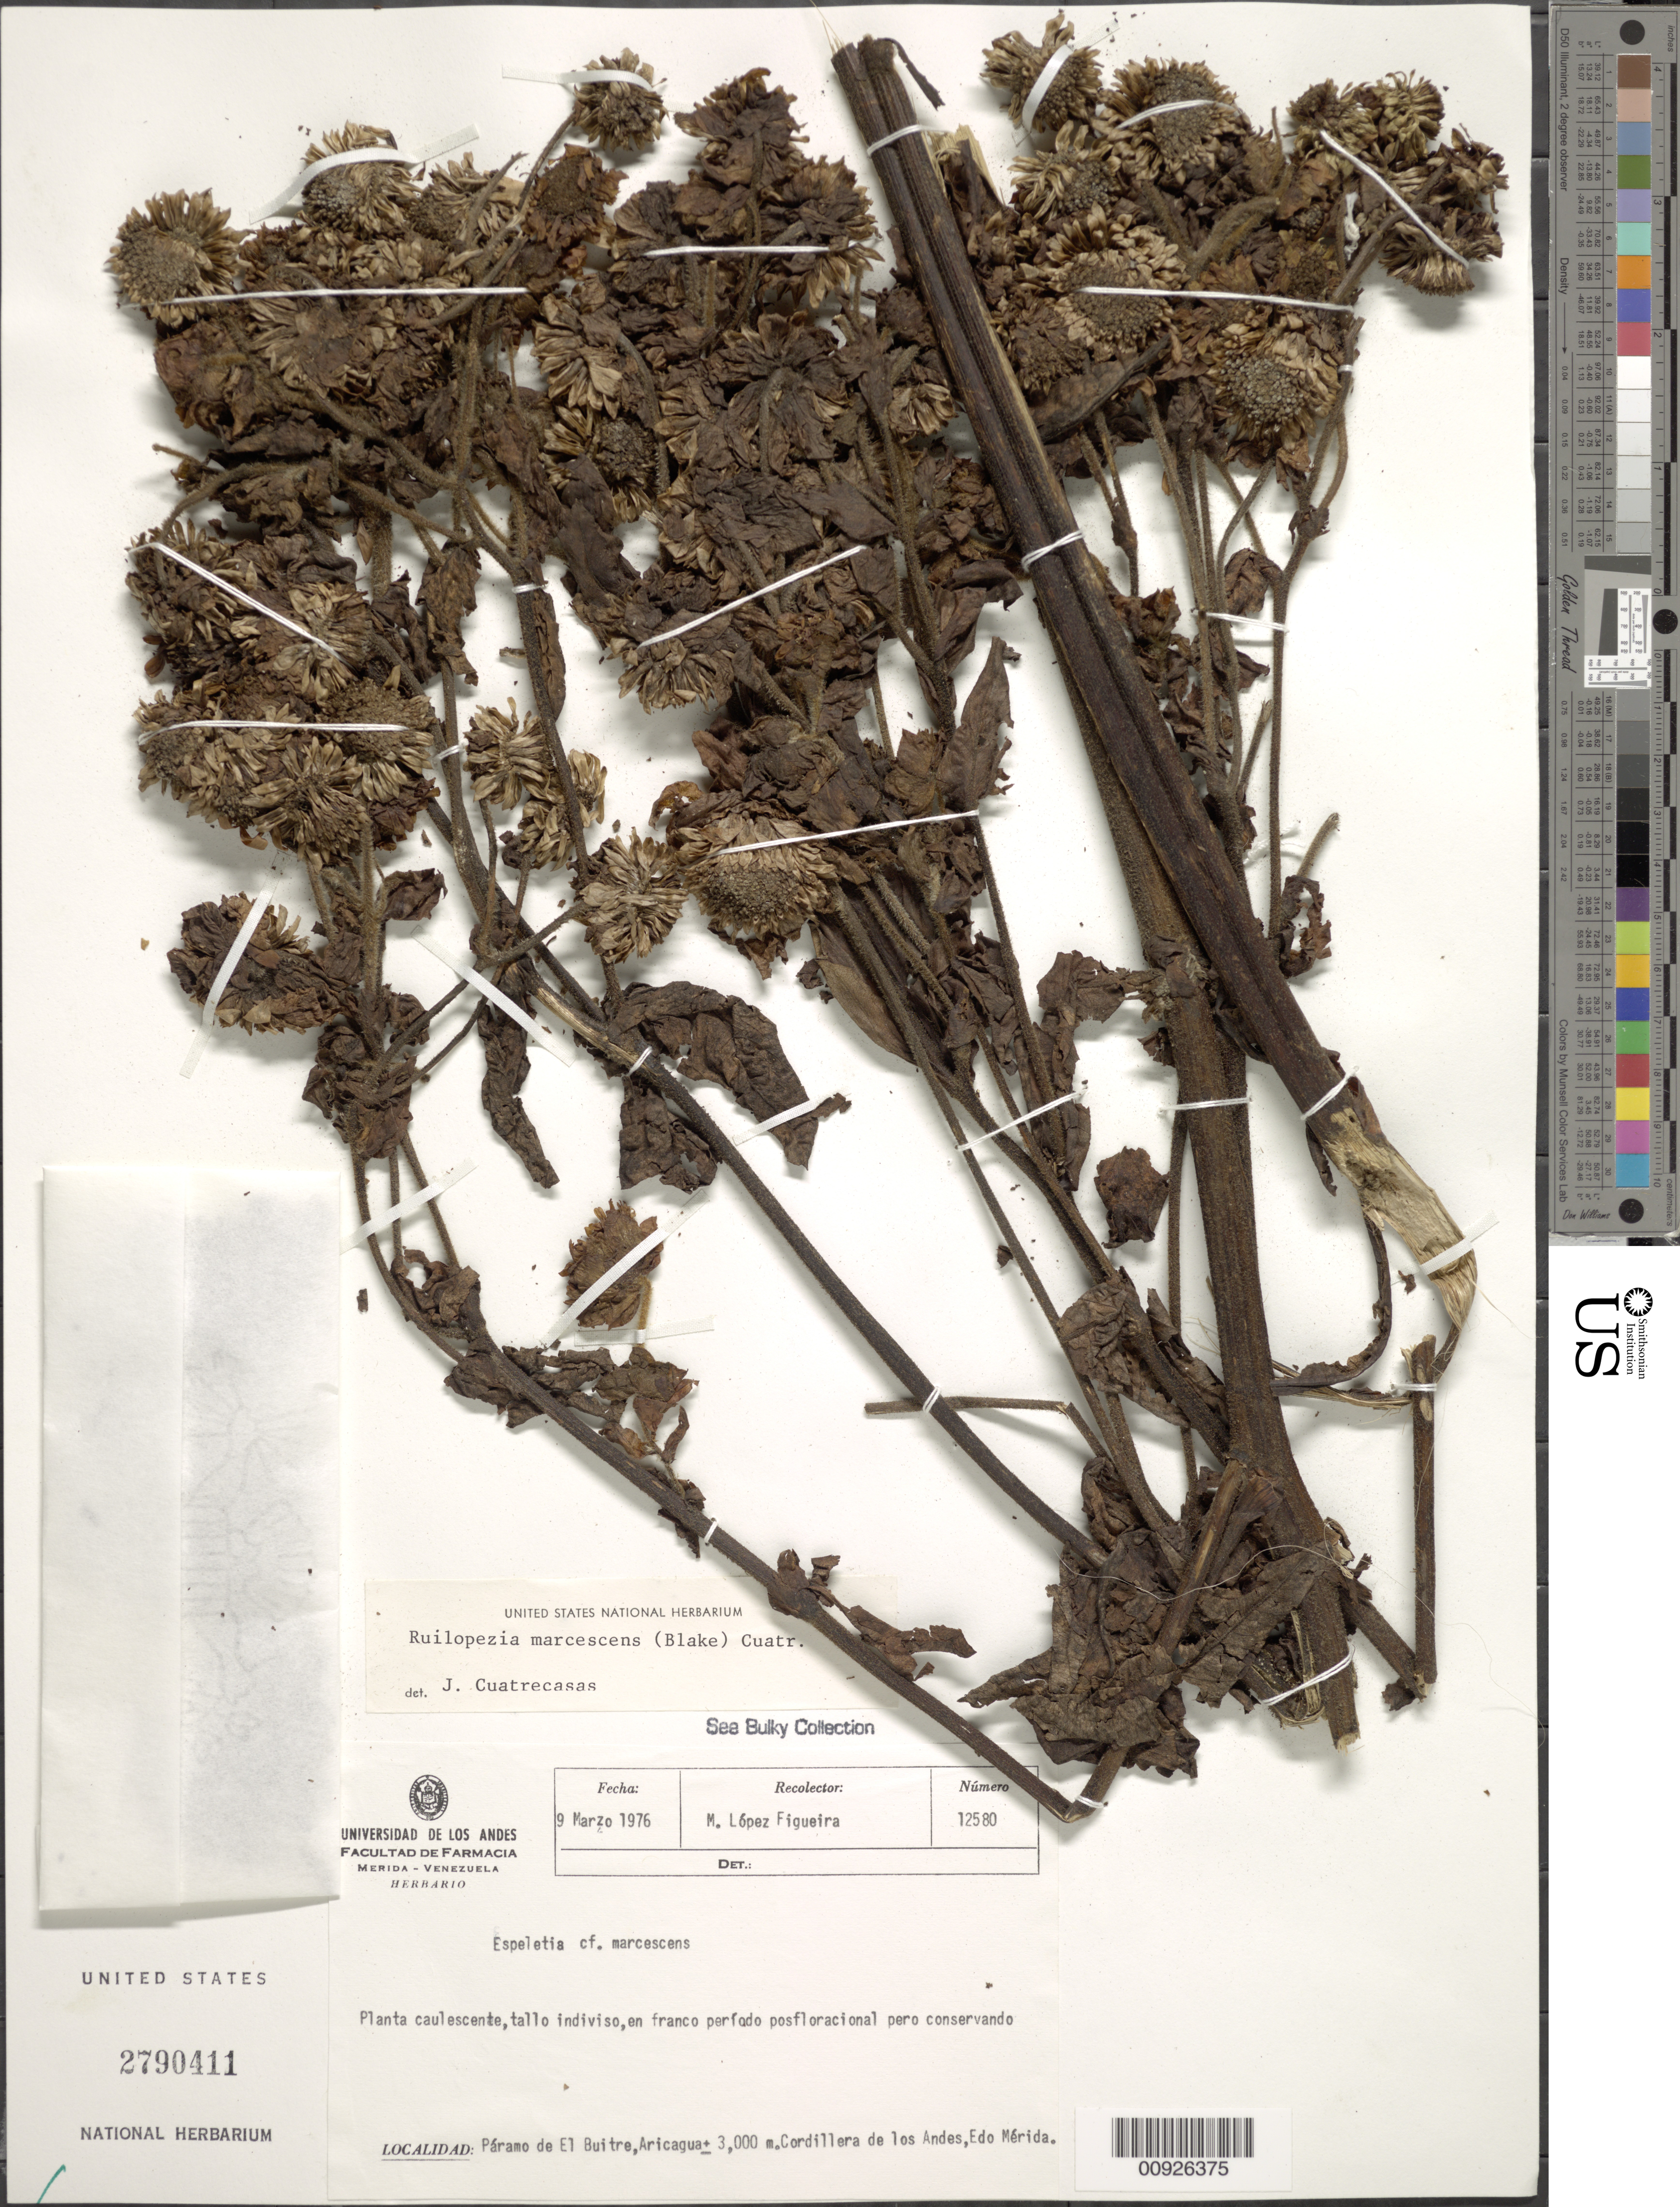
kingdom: Plantae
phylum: Tracheophyta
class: Magnoliopsida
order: Asterales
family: Asteraceae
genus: Ruilopezia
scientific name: Ruilopezia marcescens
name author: (S.F. Blake) Cuatrec.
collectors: M. López Figueiras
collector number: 12580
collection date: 1976-03-09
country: Venezuela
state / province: Mérida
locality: Páramo del Buitre. Aricagua, Cordillera de los Andes.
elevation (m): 3000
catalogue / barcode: US 2790411